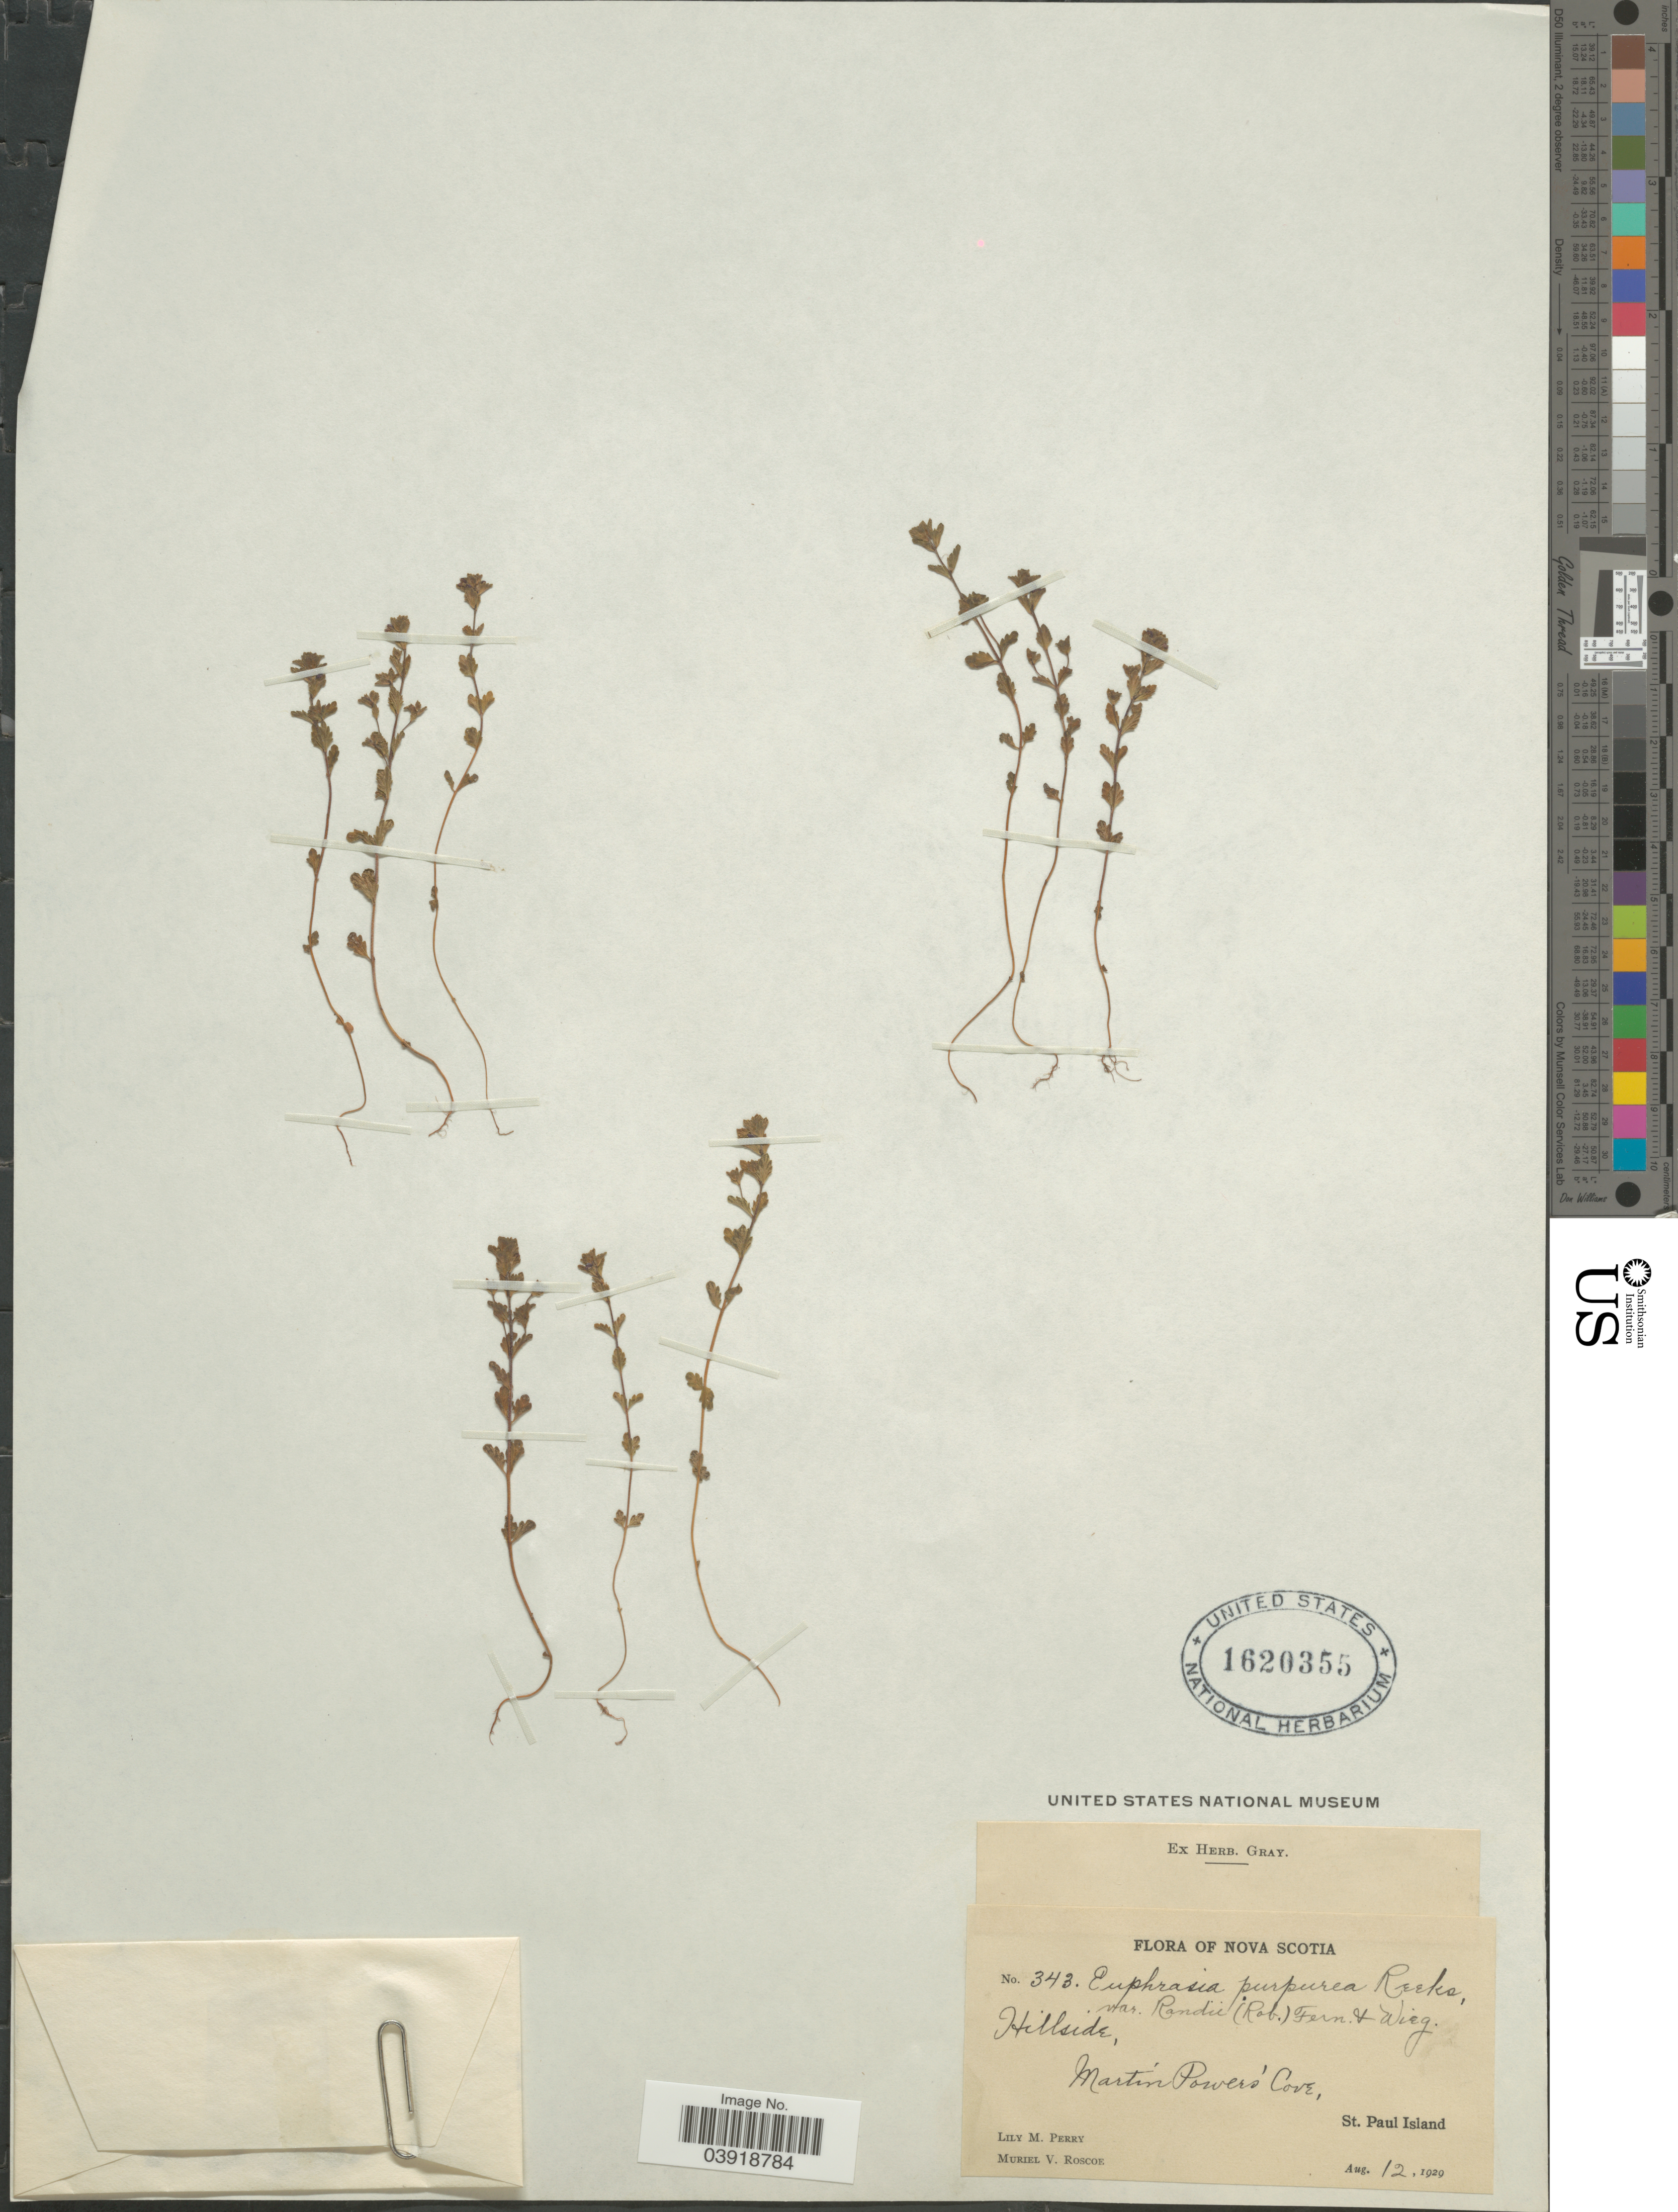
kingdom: Plantae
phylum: Tracheophyta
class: Magnoliopsida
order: Lamiales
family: Orobanchaceae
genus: Euphrasia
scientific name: Euphrasia purpurea var. randii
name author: (B.L. Rob.) Fernald & Wiegand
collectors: L. M. Perry & M. Roscoe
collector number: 343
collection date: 1929-08-12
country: Canada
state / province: Nova Scotia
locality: Hillside, Martin Power's Cove, St. Paul Island.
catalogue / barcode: US 1620355